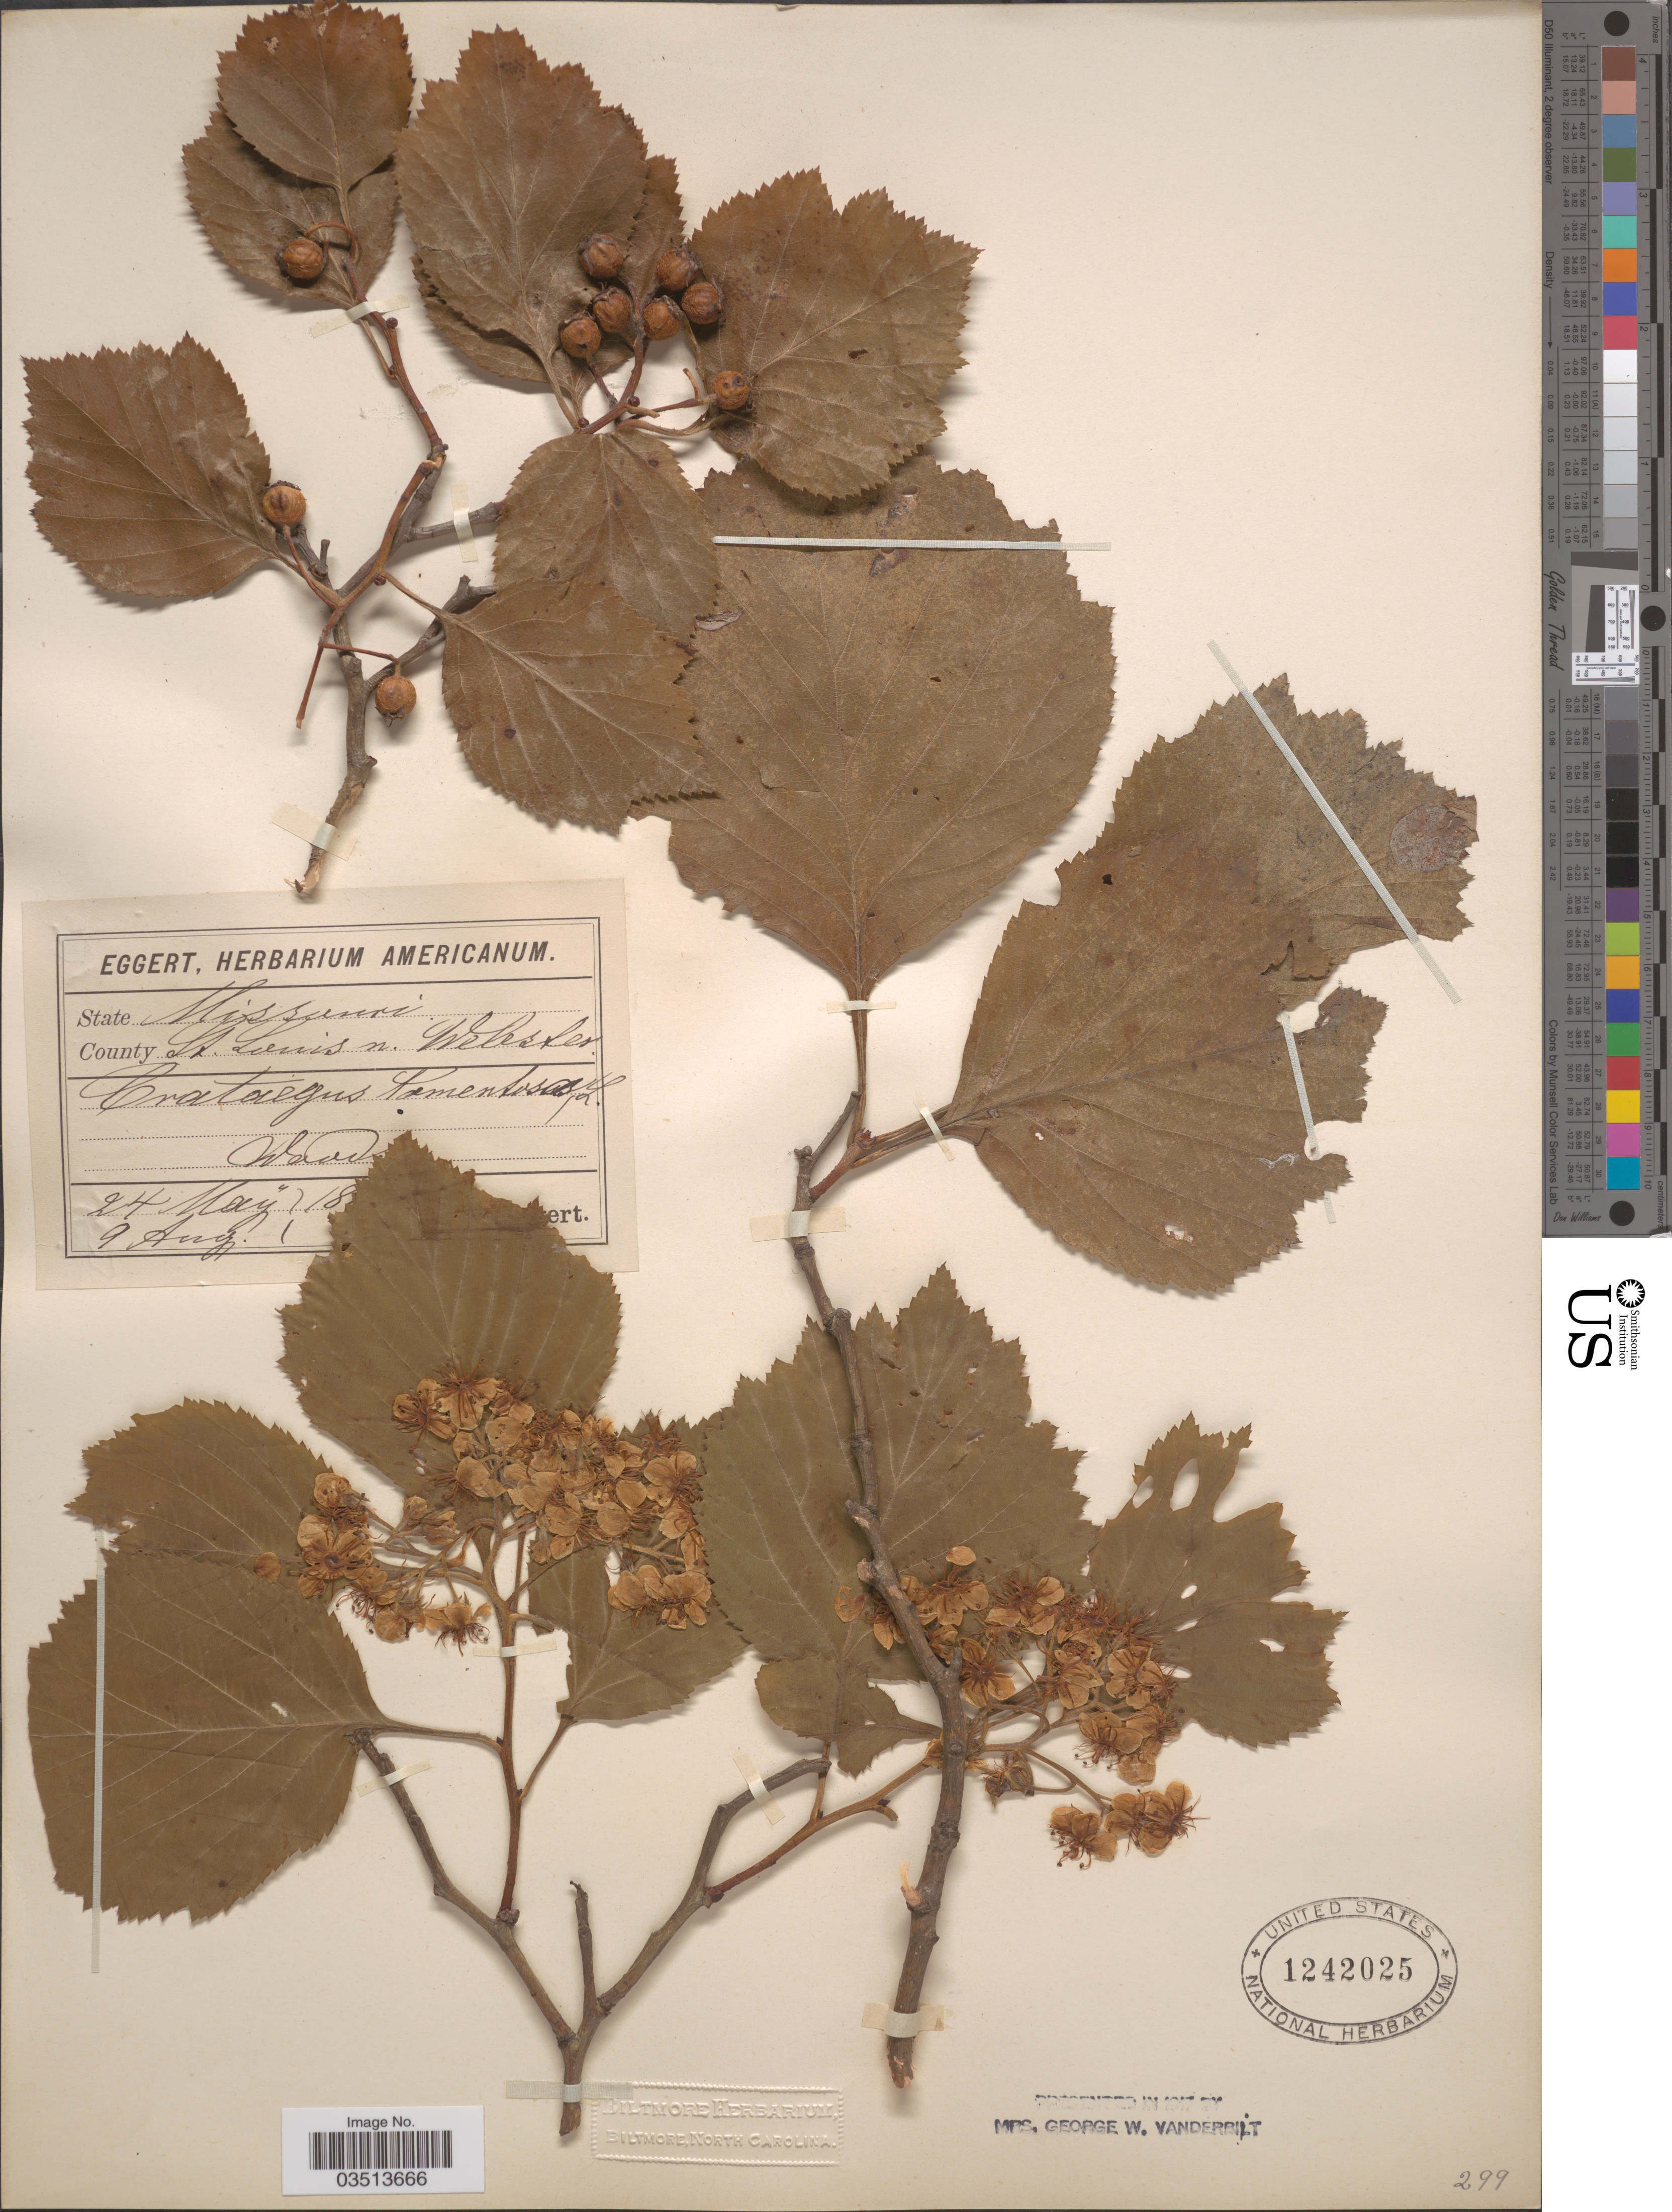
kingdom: Plantae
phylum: Tracheophyta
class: Magnoliopsida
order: Rosales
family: Rosaceae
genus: Crataegus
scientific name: Crataegus calpodendron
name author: (Ehrh.) Medik.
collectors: H. Eggert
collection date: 1800-05-24/1800-08-09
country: United States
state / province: Missouri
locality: County St. Louis n. Webster.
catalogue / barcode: US 1242025